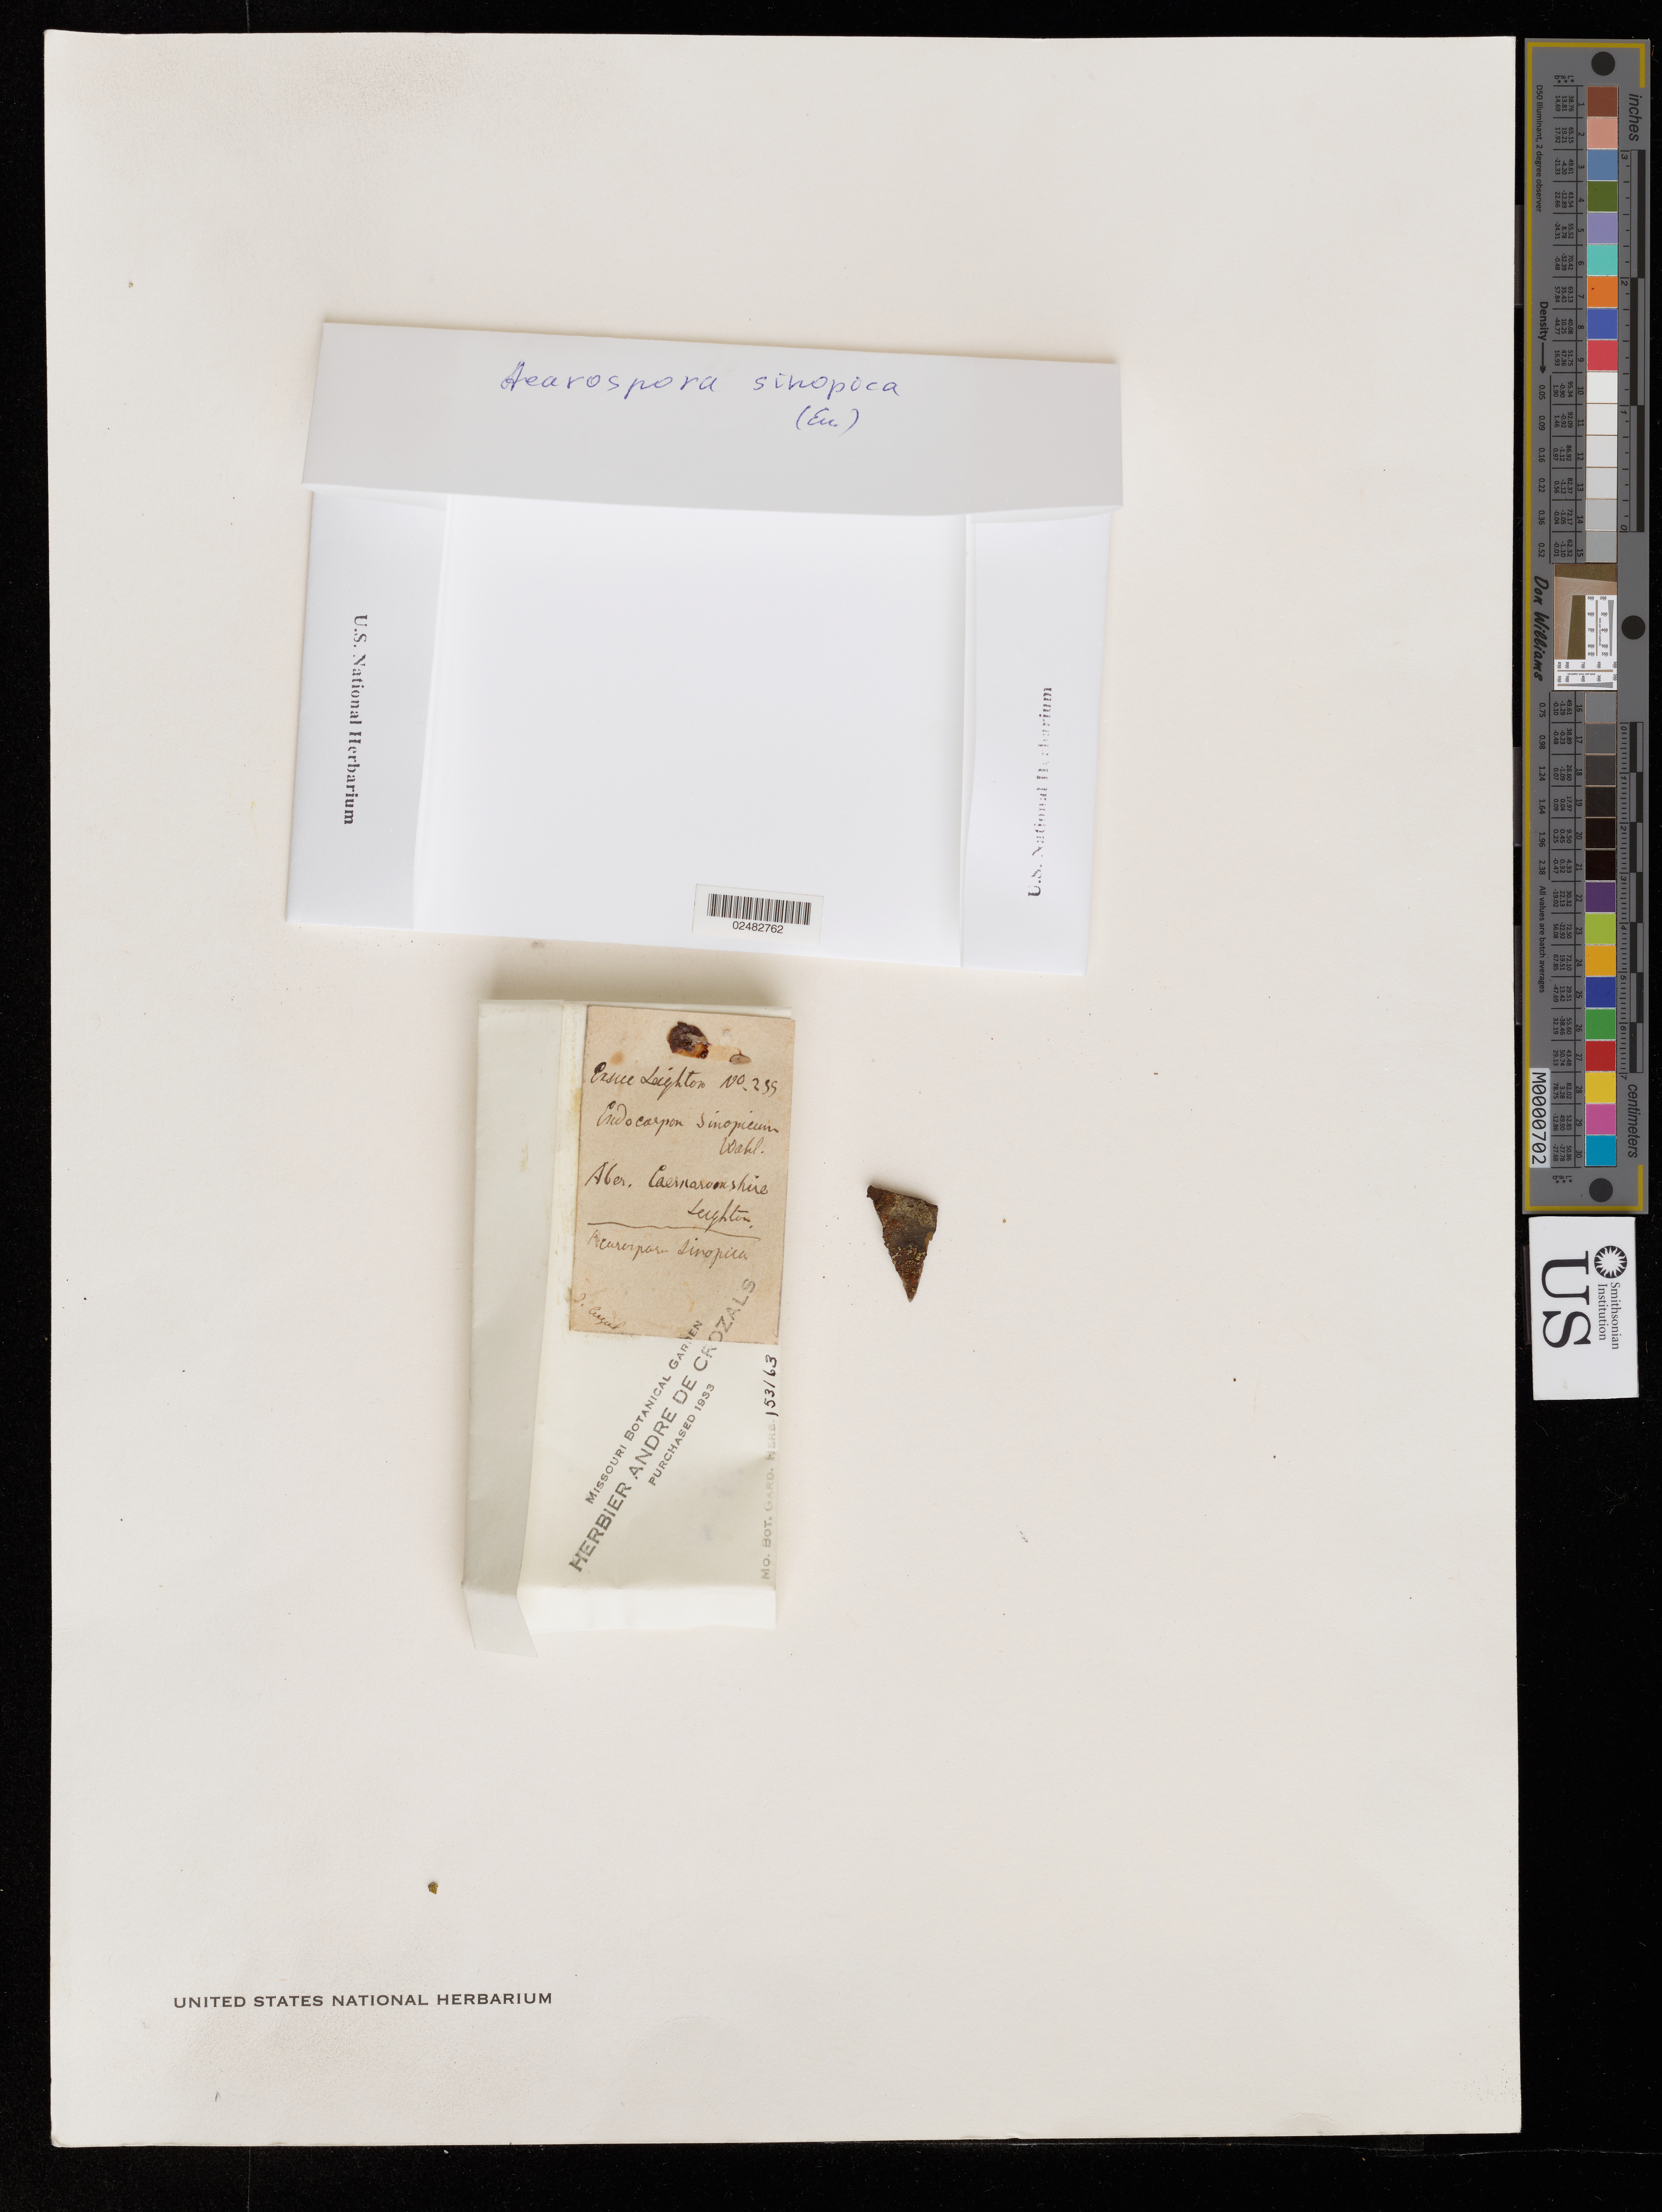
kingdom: Fungi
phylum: Ascomycota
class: Lecanoromycetes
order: Acarosporales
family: Acarosporaceae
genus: Acarospora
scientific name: Acarospora sinopica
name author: (Wahlenb.) Körb.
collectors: Leighton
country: United Kingdom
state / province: Wales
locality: Aber, Caernarvonshire.